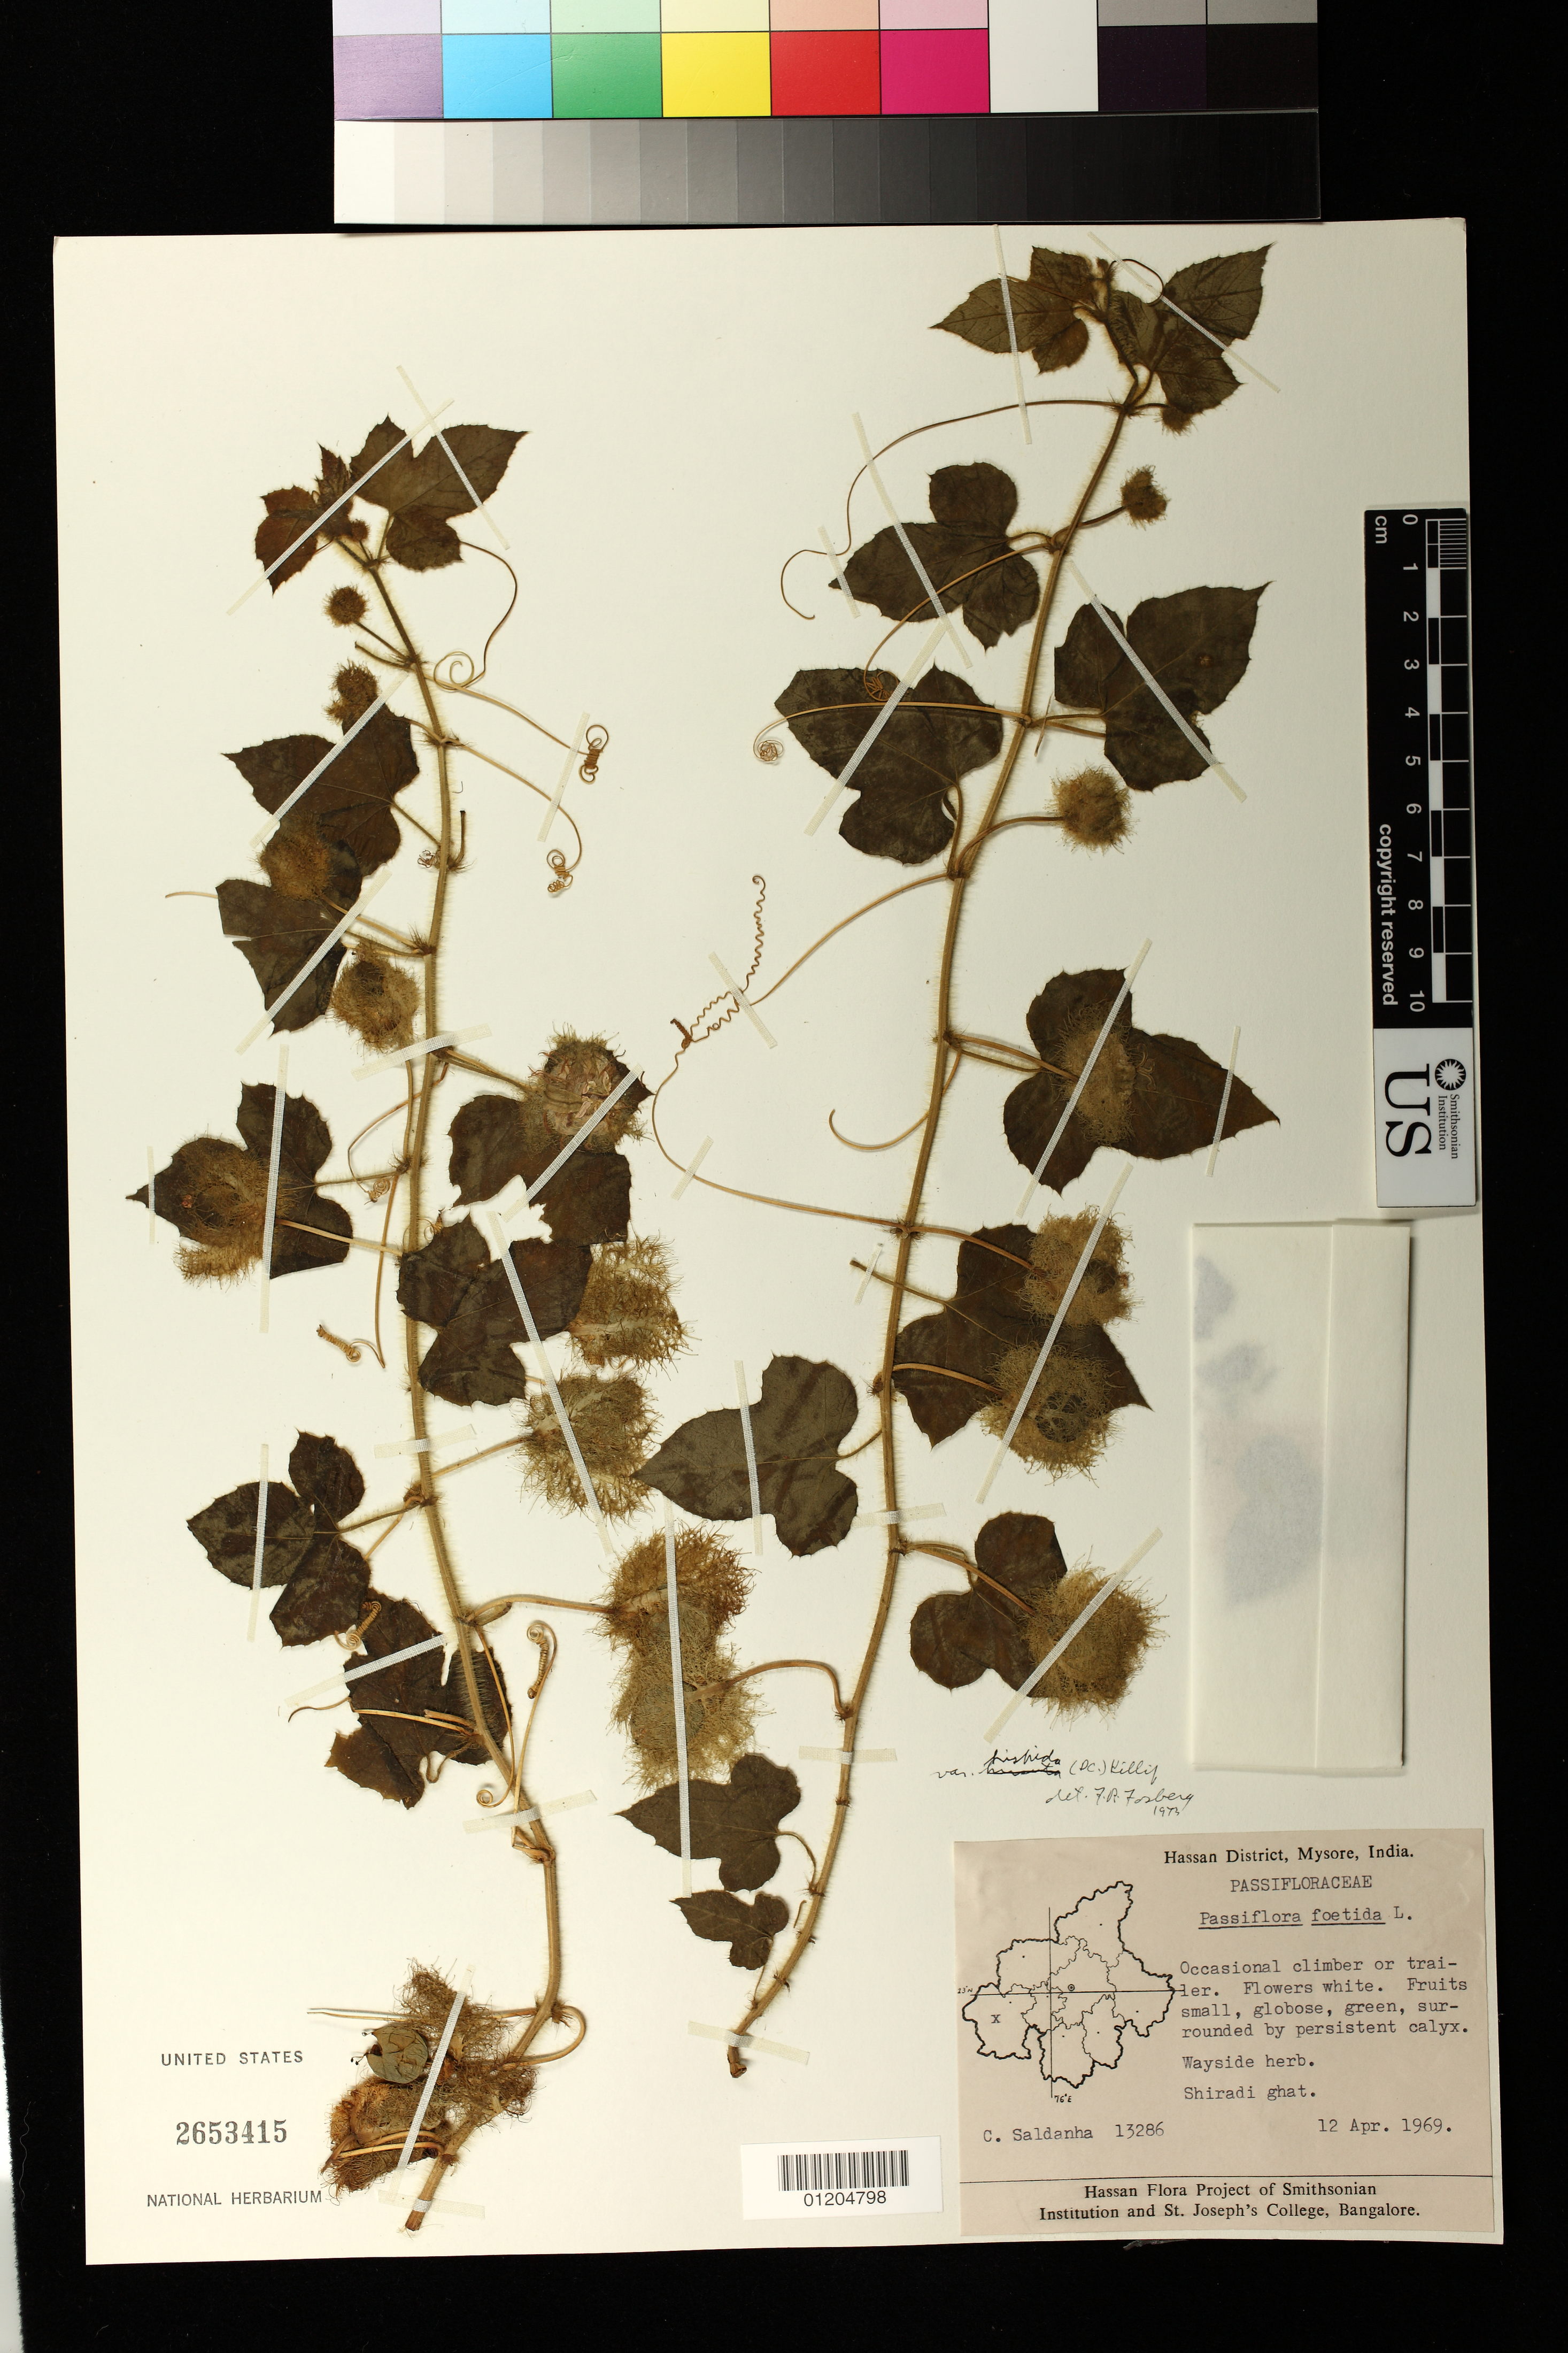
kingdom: Plantae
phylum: Tracheophyta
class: Magnoliopsida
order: Malpighiales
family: Passifloraceae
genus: Passiflora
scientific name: Passiflora foetida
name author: L.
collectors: C. J. Saldanha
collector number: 13286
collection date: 1969-04-12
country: India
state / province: Karnataka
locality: Wayside herb.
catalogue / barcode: US 2653415